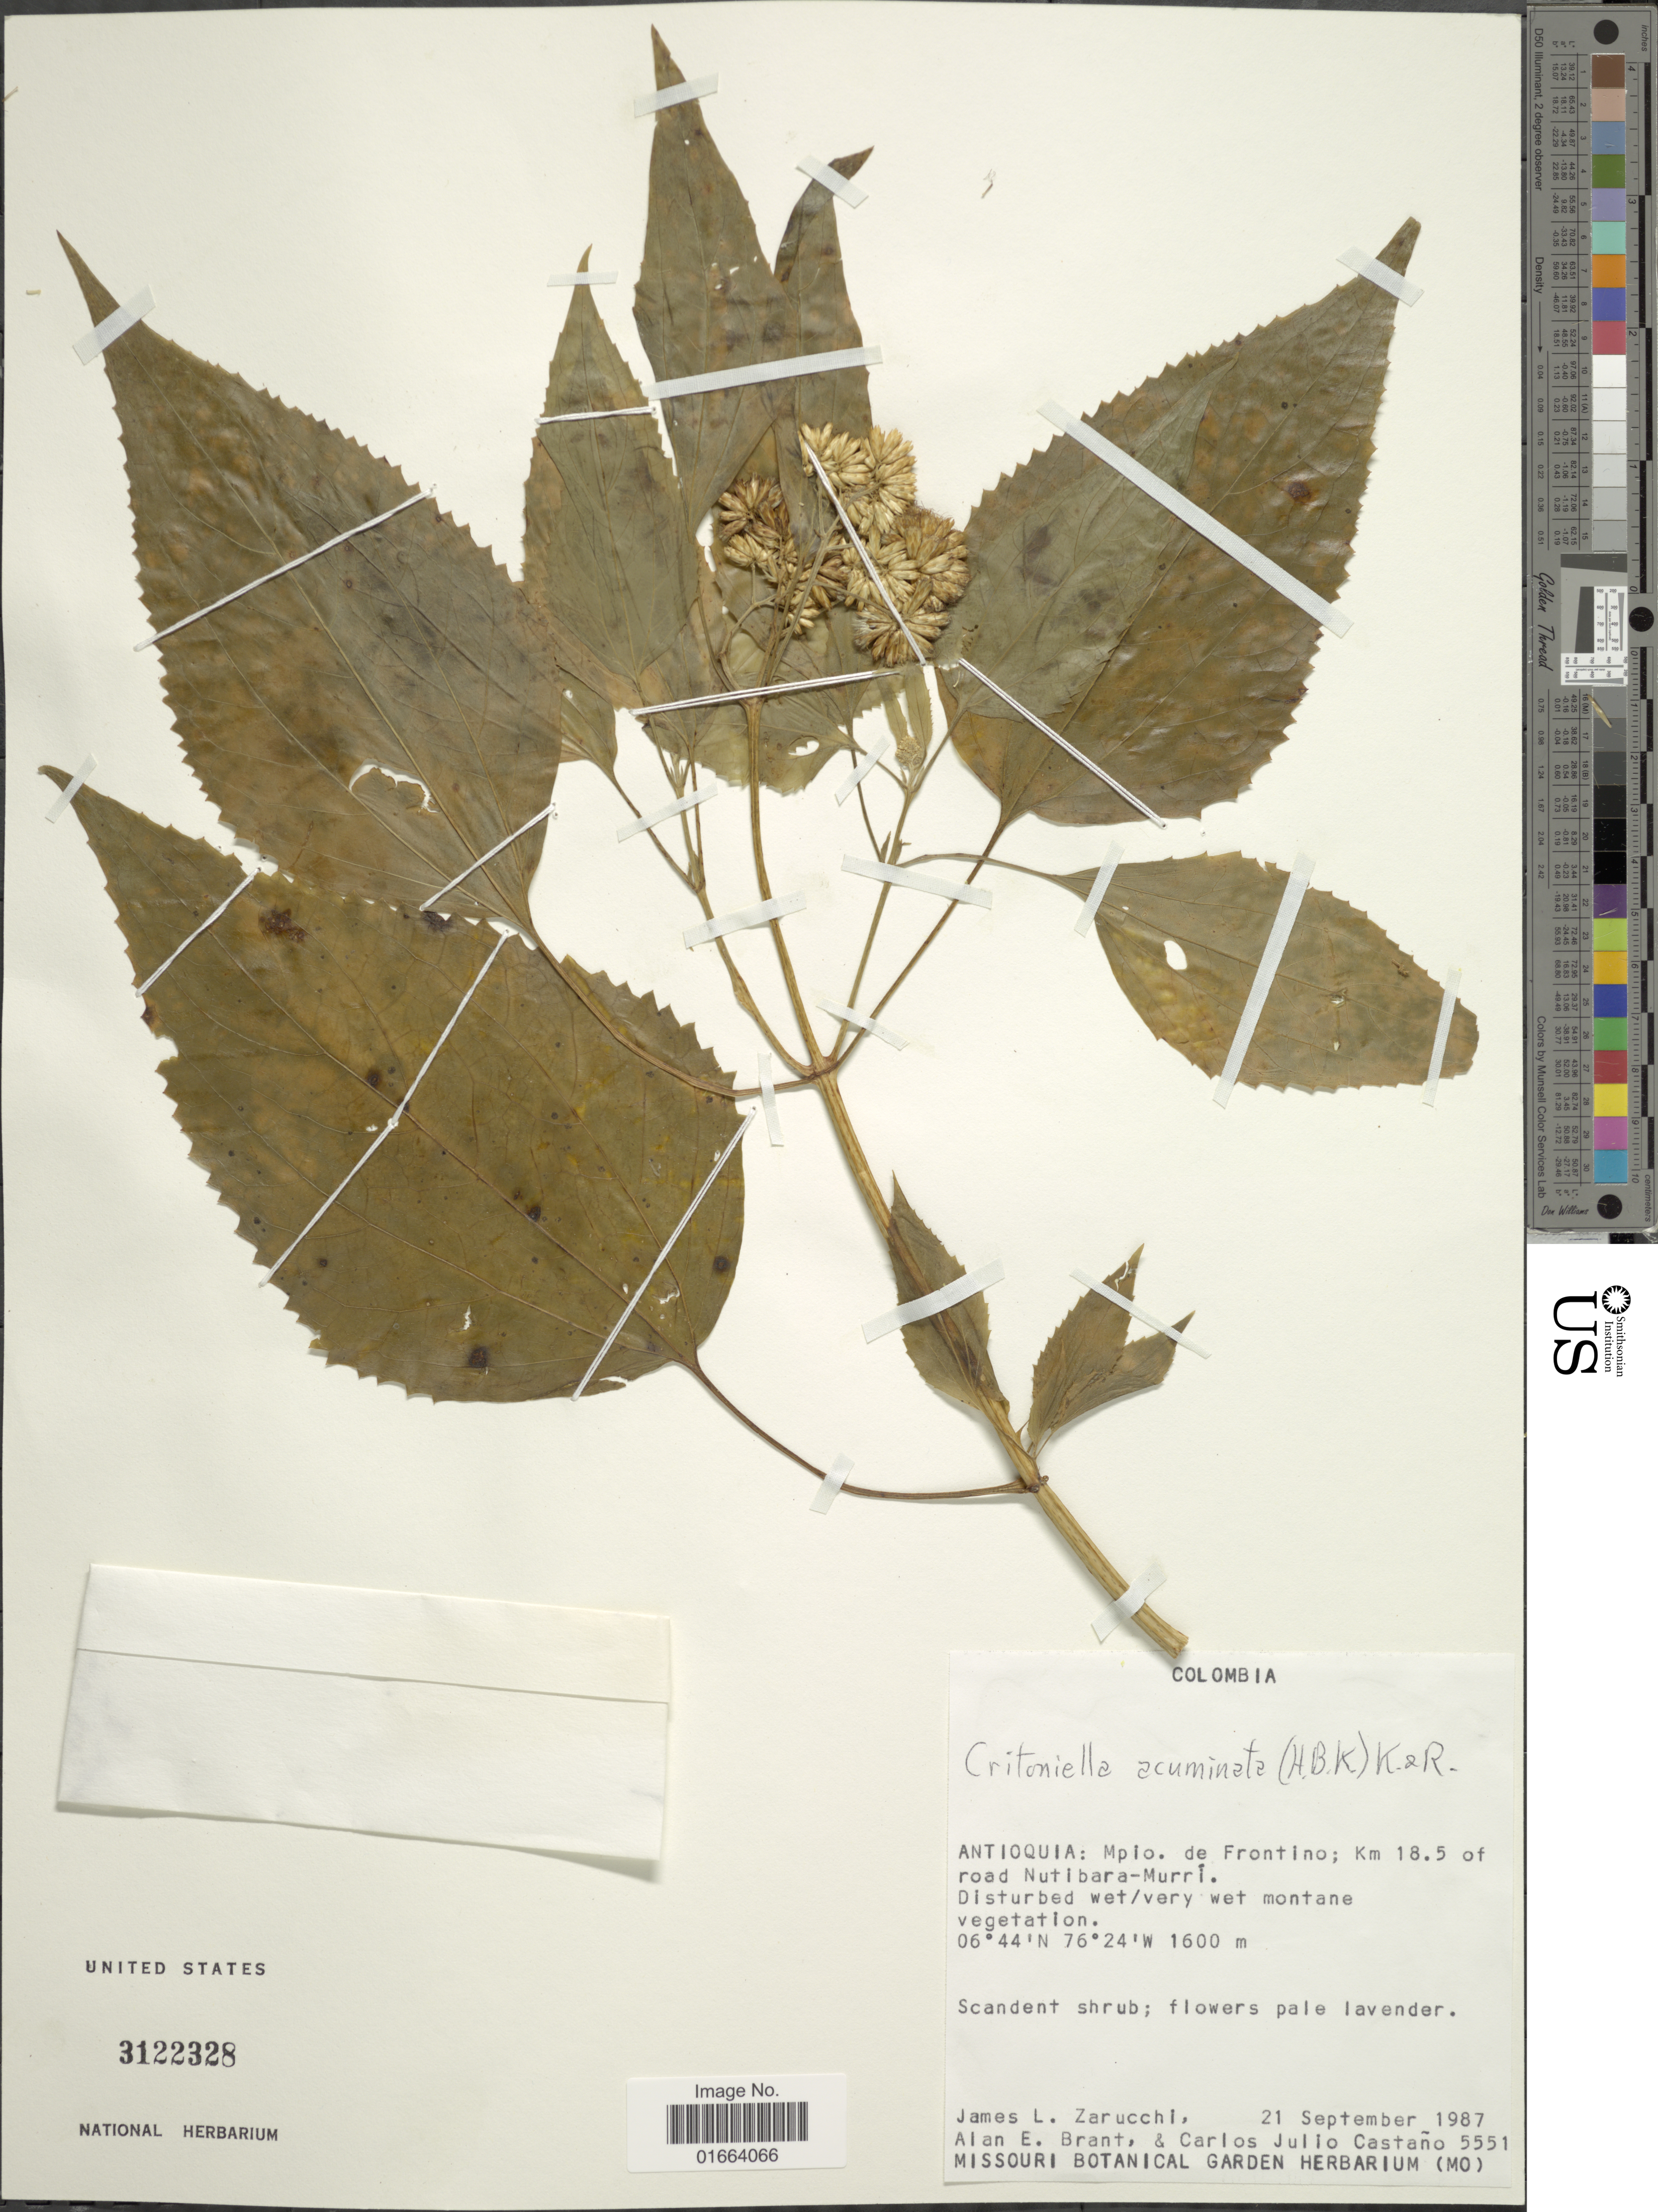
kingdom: Plantae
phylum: Tracheophyta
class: Magnoliopsida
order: Asterales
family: Asteraceae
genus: Critoniella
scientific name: Critoniella acuminata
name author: (Kunth) R.M. King & H. Rob.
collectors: J. L. Zarucchi, A. Brant & C. Castaño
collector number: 5551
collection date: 1987-09-21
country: Colombia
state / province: Antioquia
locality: Mpio. de Frontino; Km 18.5 of road Nutibara-Murri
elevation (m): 1600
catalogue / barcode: US 3122328